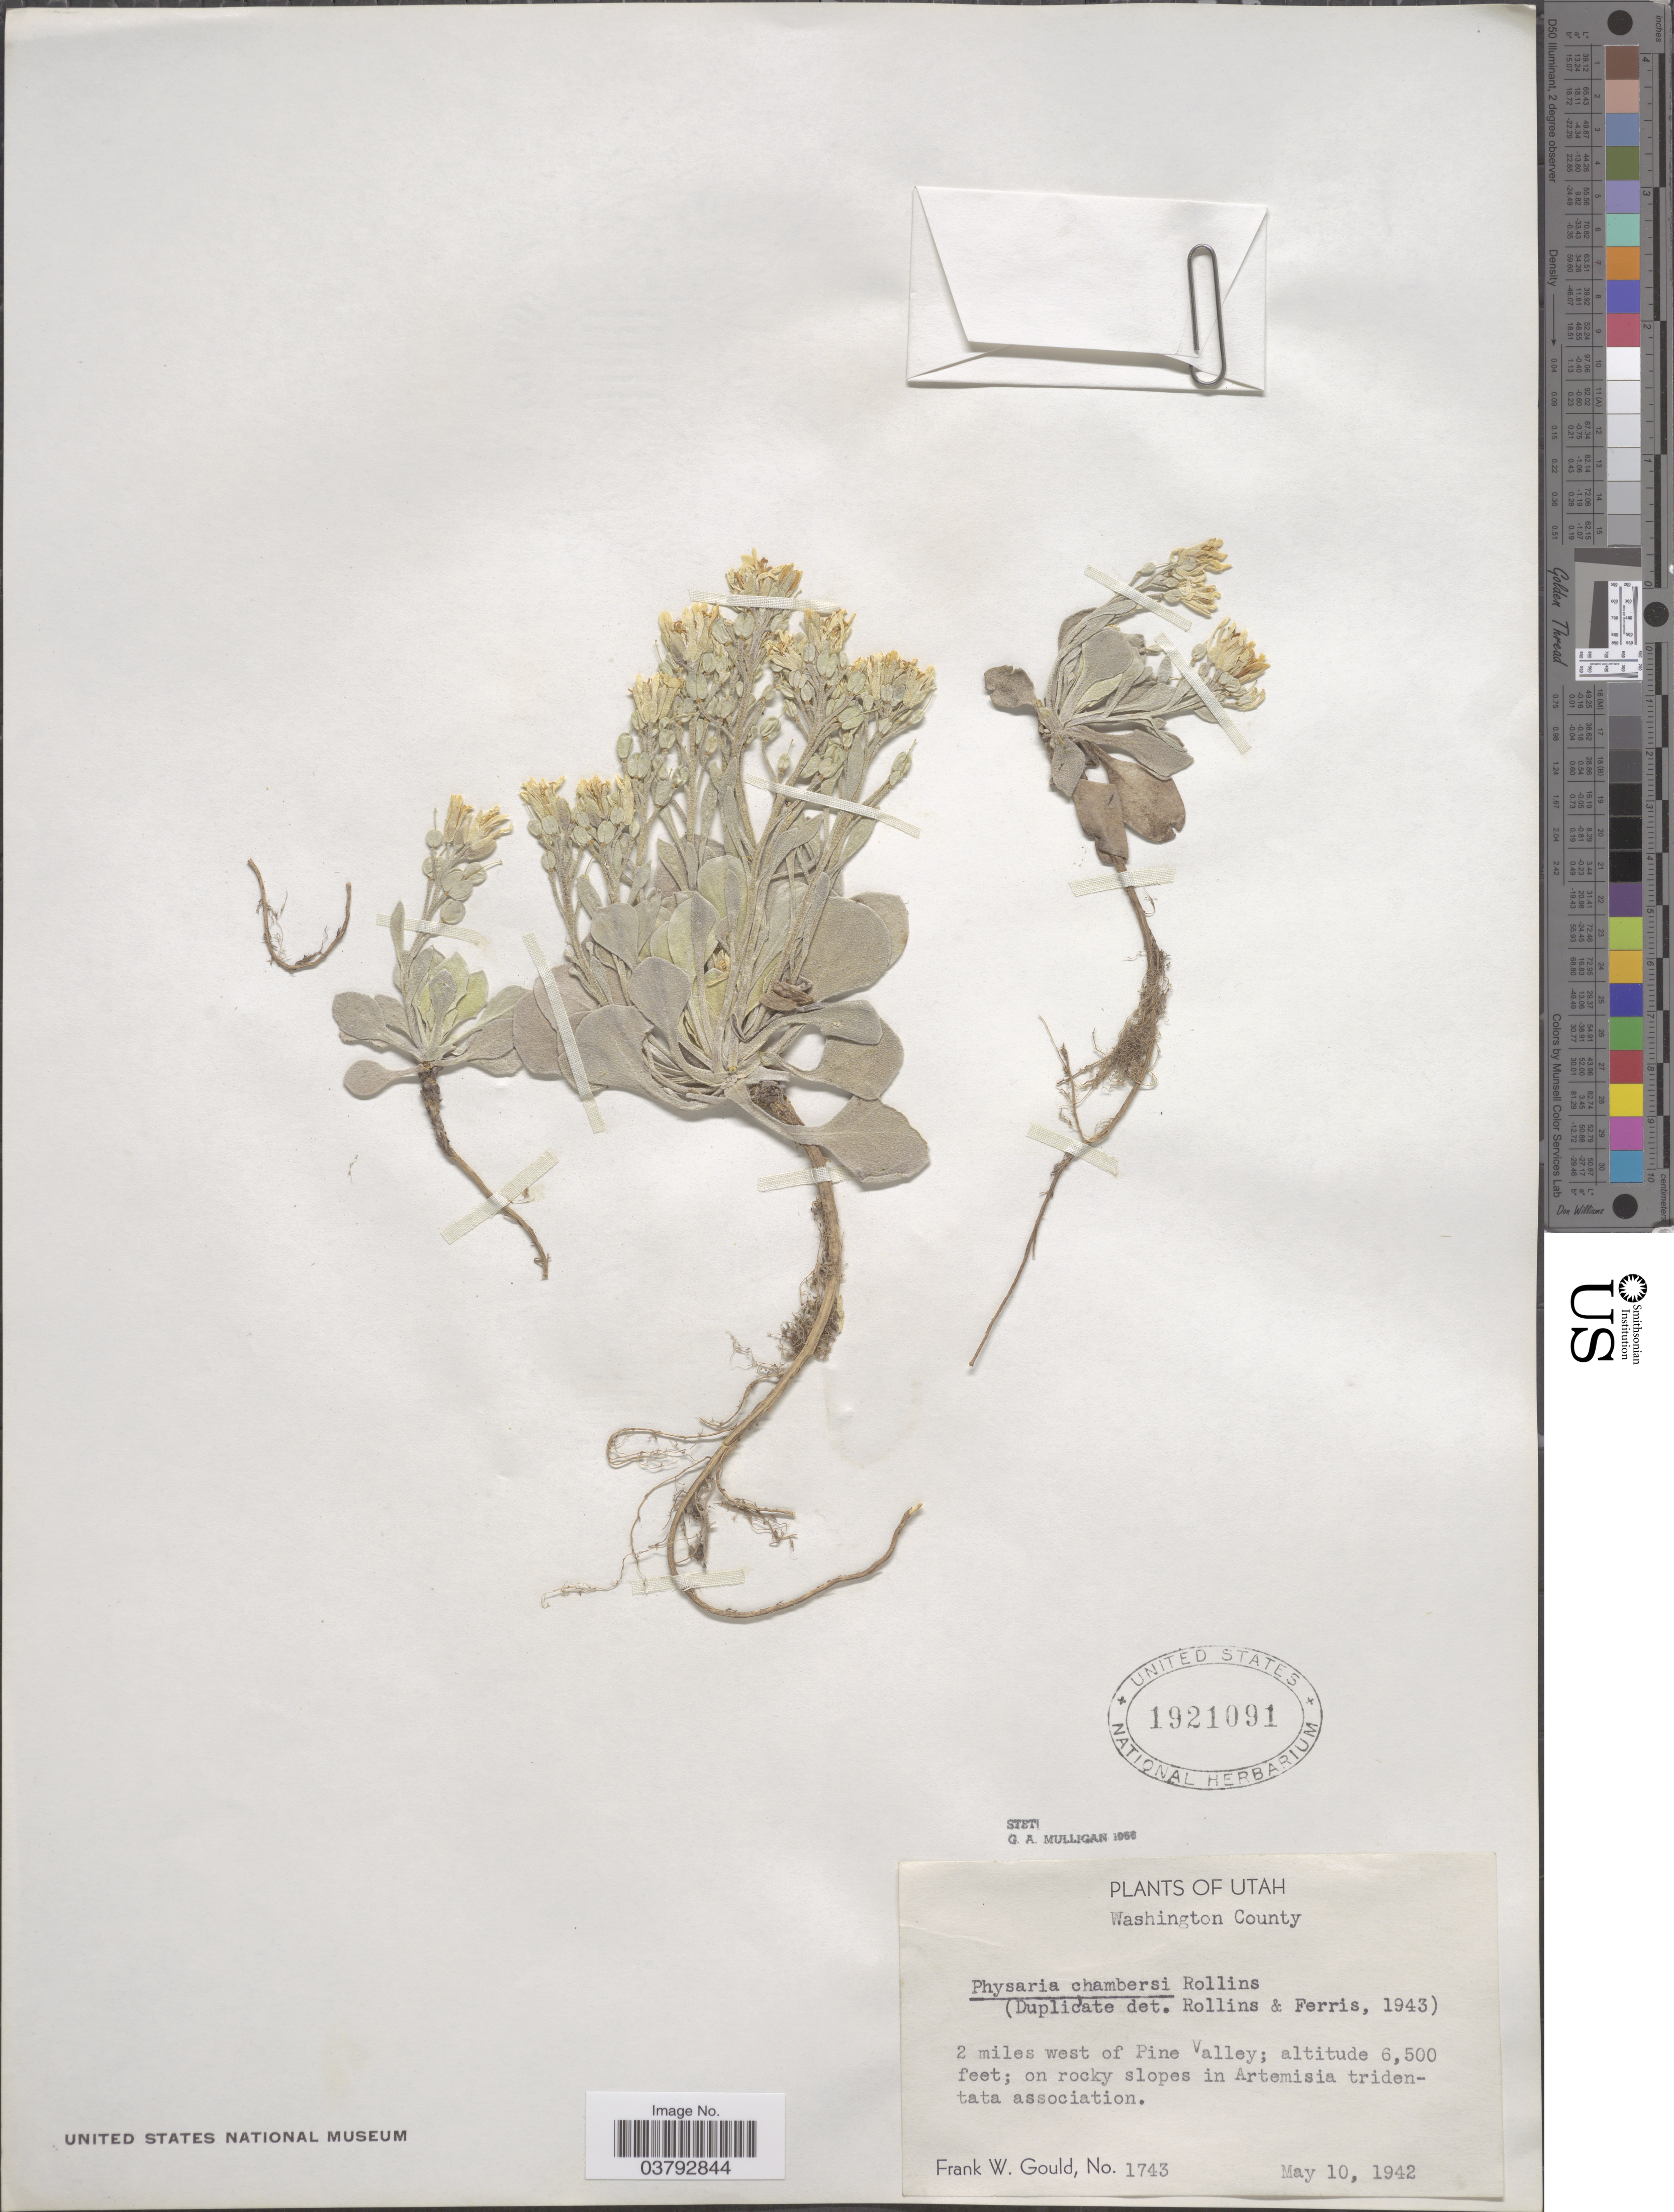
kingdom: Plantae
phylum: Tracheophyta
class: Magnoliopsida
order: Brassicales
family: Brassicaceae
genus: Physaria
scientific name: Physaria chambersii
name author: Rollins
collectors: F. W. Gould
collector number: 1743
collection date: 1942-05-10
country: United States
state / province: Utah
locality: Washington County. 2 miles west of Pine Valley,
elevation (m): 1981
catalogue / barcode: US 1921091